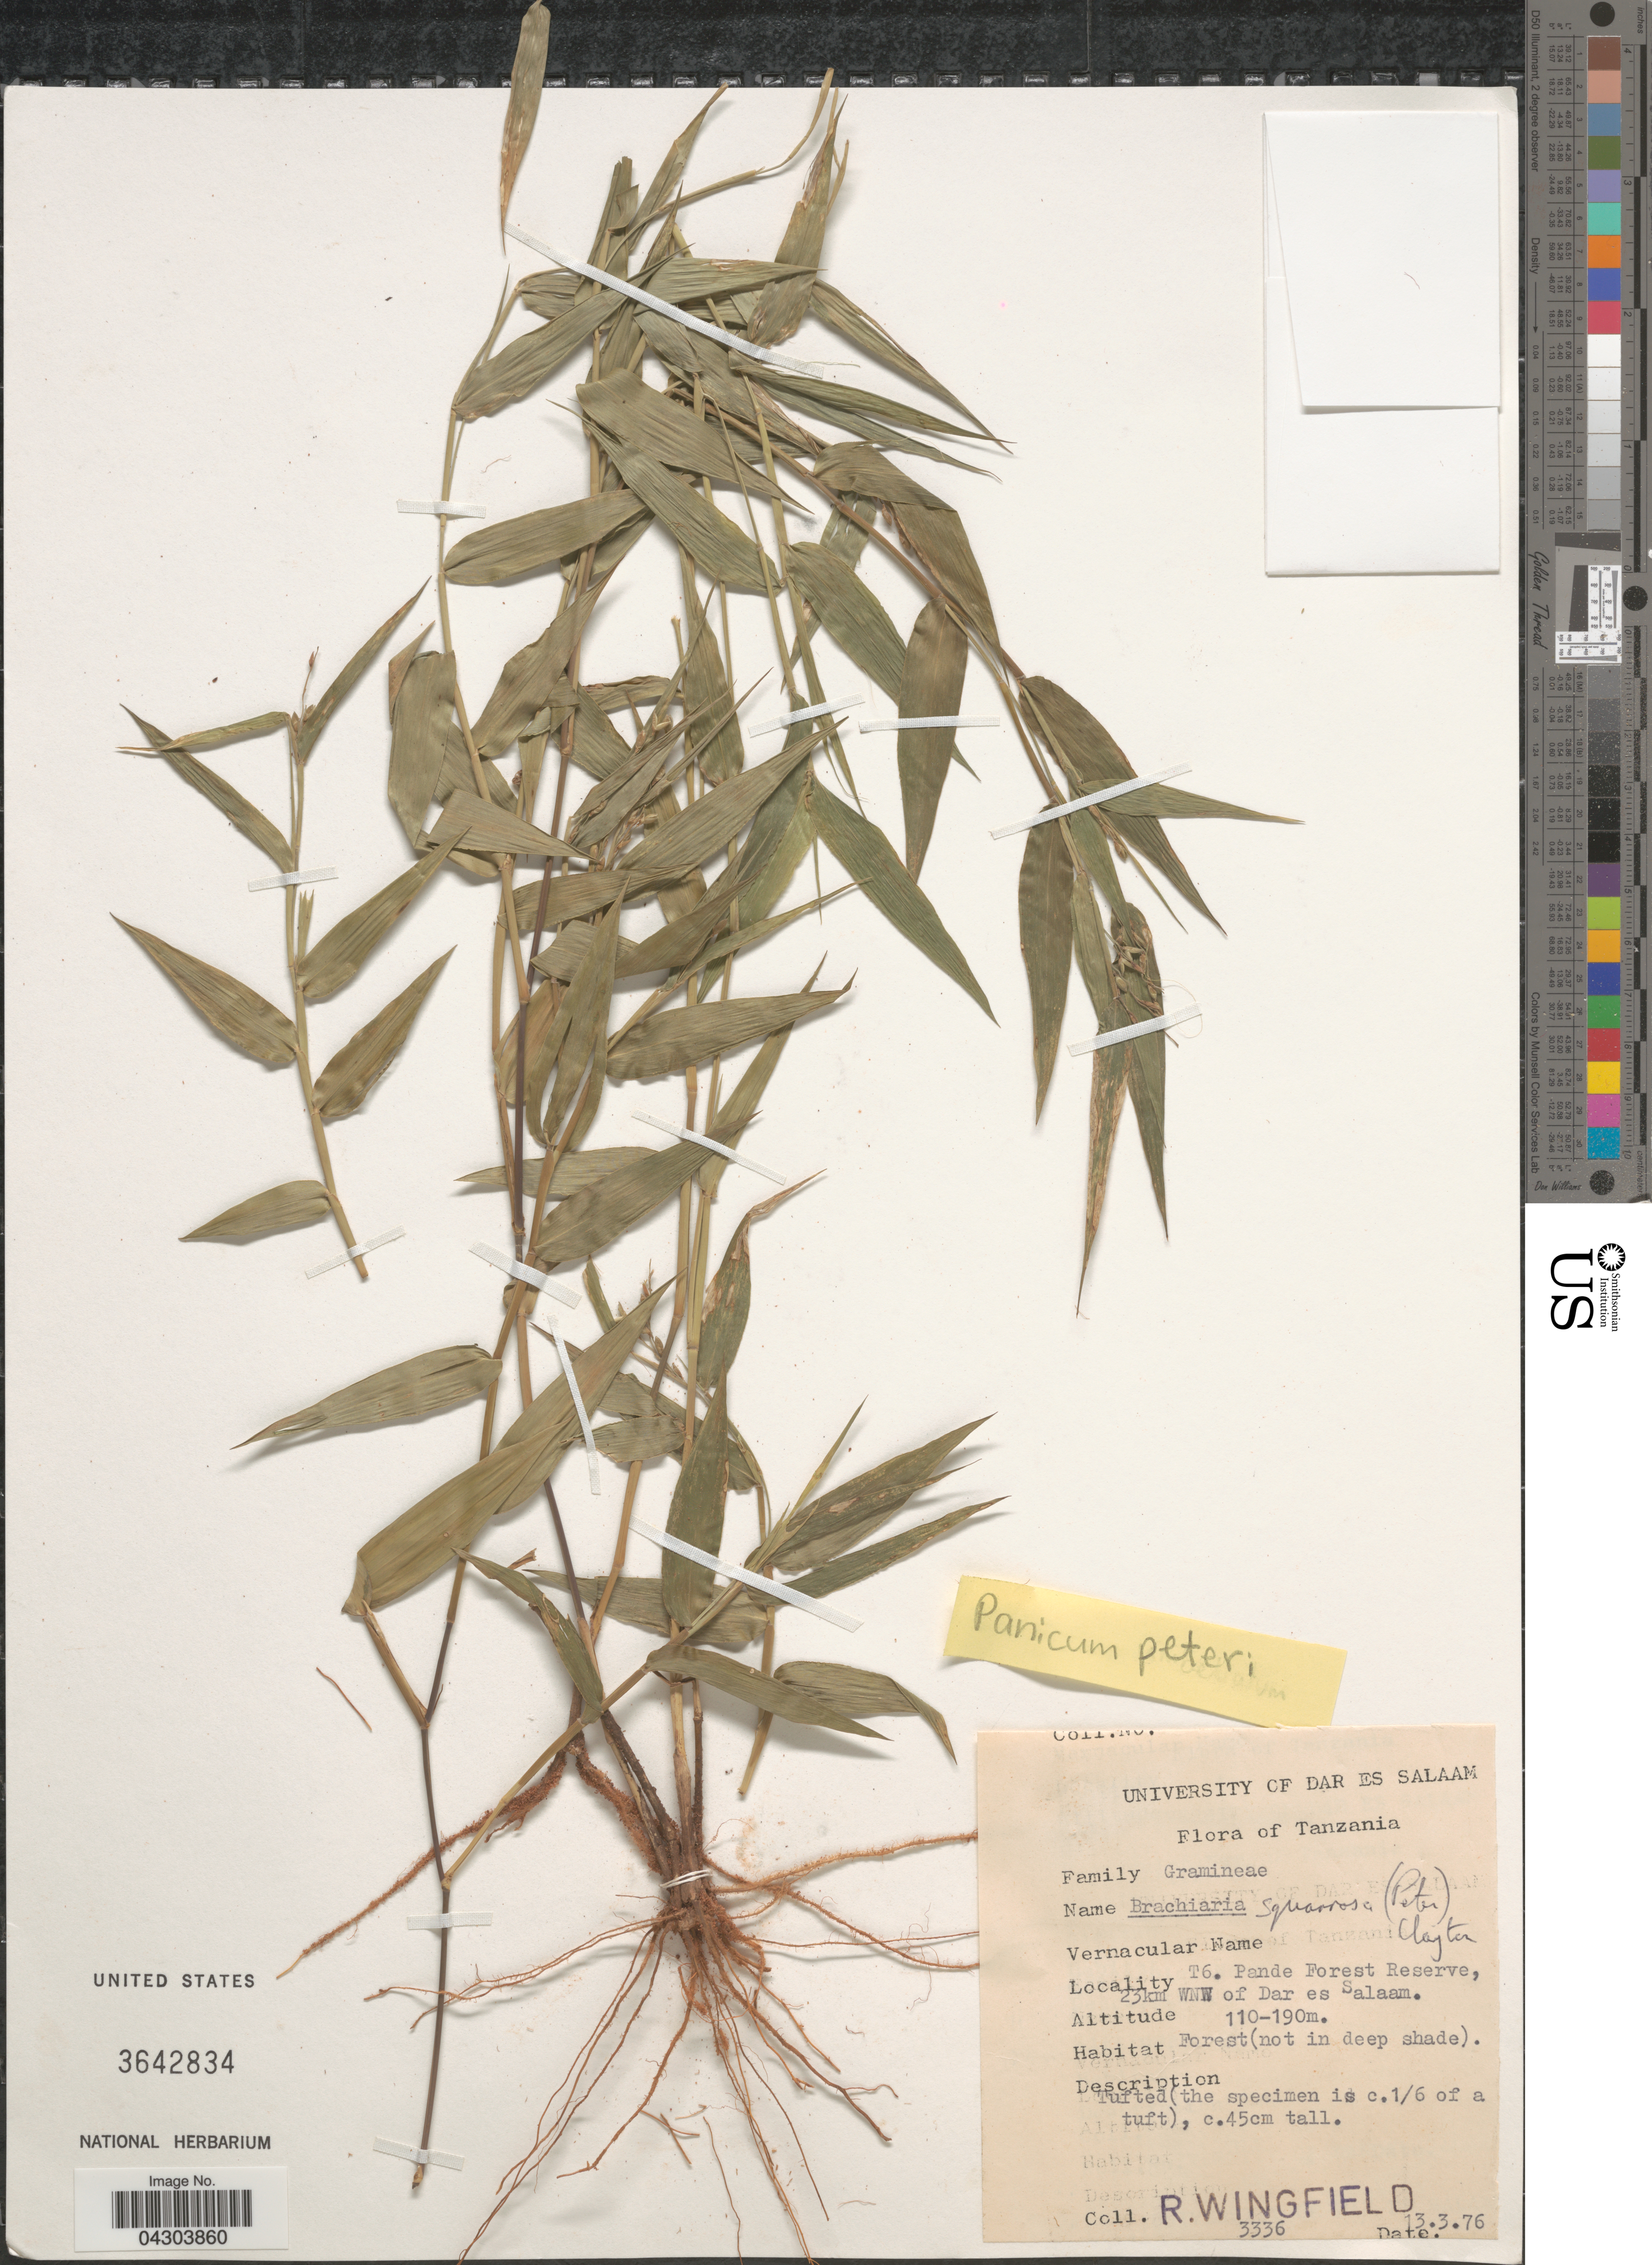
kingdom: Plantae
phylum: Tracheophyta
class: Liliopsida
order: Poales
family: Poaceae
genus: Panicum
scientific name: Panicum peteri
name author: Pilg.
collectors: R. Wingfield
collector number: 3336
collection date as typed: Transcribed d/m/y: 13/3/76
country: Tanzania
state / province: Dar es Salaam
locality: T6. Pande Forest Reserce, 23km WNW of Dar es Salaam.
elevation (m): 110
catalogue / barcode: US 3642834